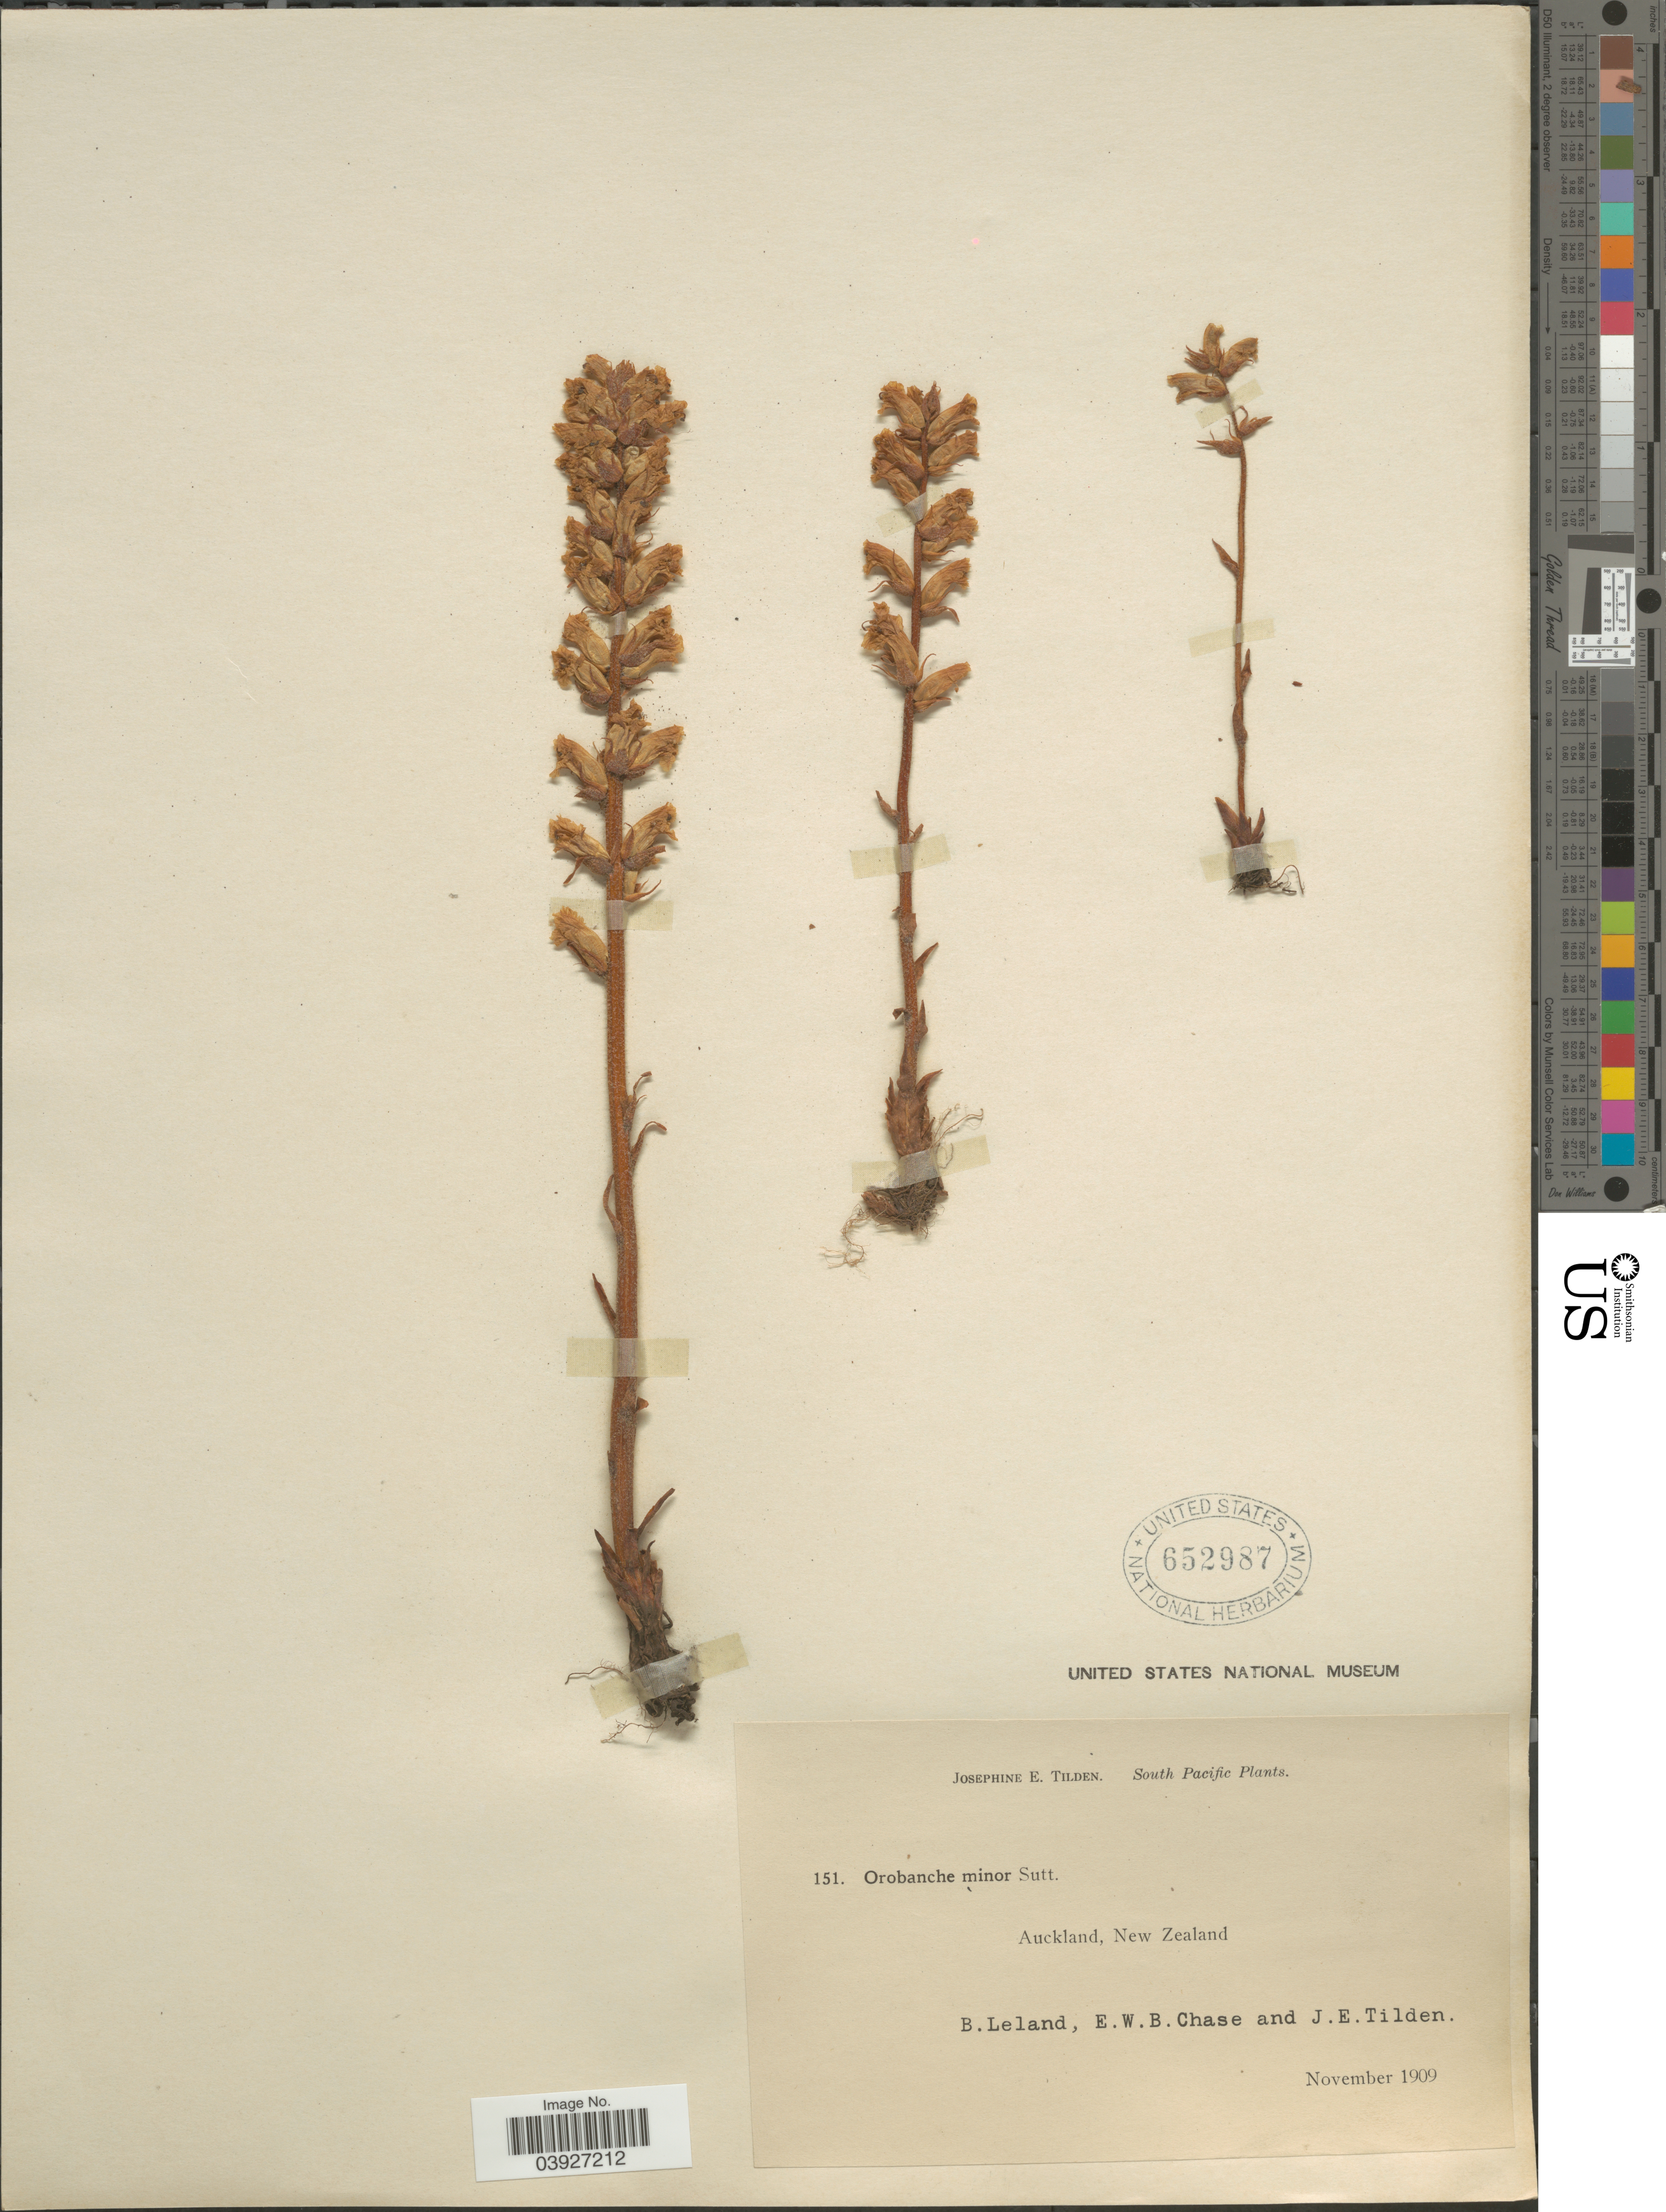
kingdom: Plantae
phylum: Tracheophyta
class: Magnoliopsida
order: Lamiales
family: Orobanchaceae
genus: Orobanche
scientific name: Orobanche minor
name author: Sm.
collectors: B. Leland, E. W. Chase & J. E. Tilden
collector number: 151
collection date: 1909-11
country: New Zealand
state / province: Auckland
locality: South Pacific. Auckland.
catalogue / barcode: US 652987